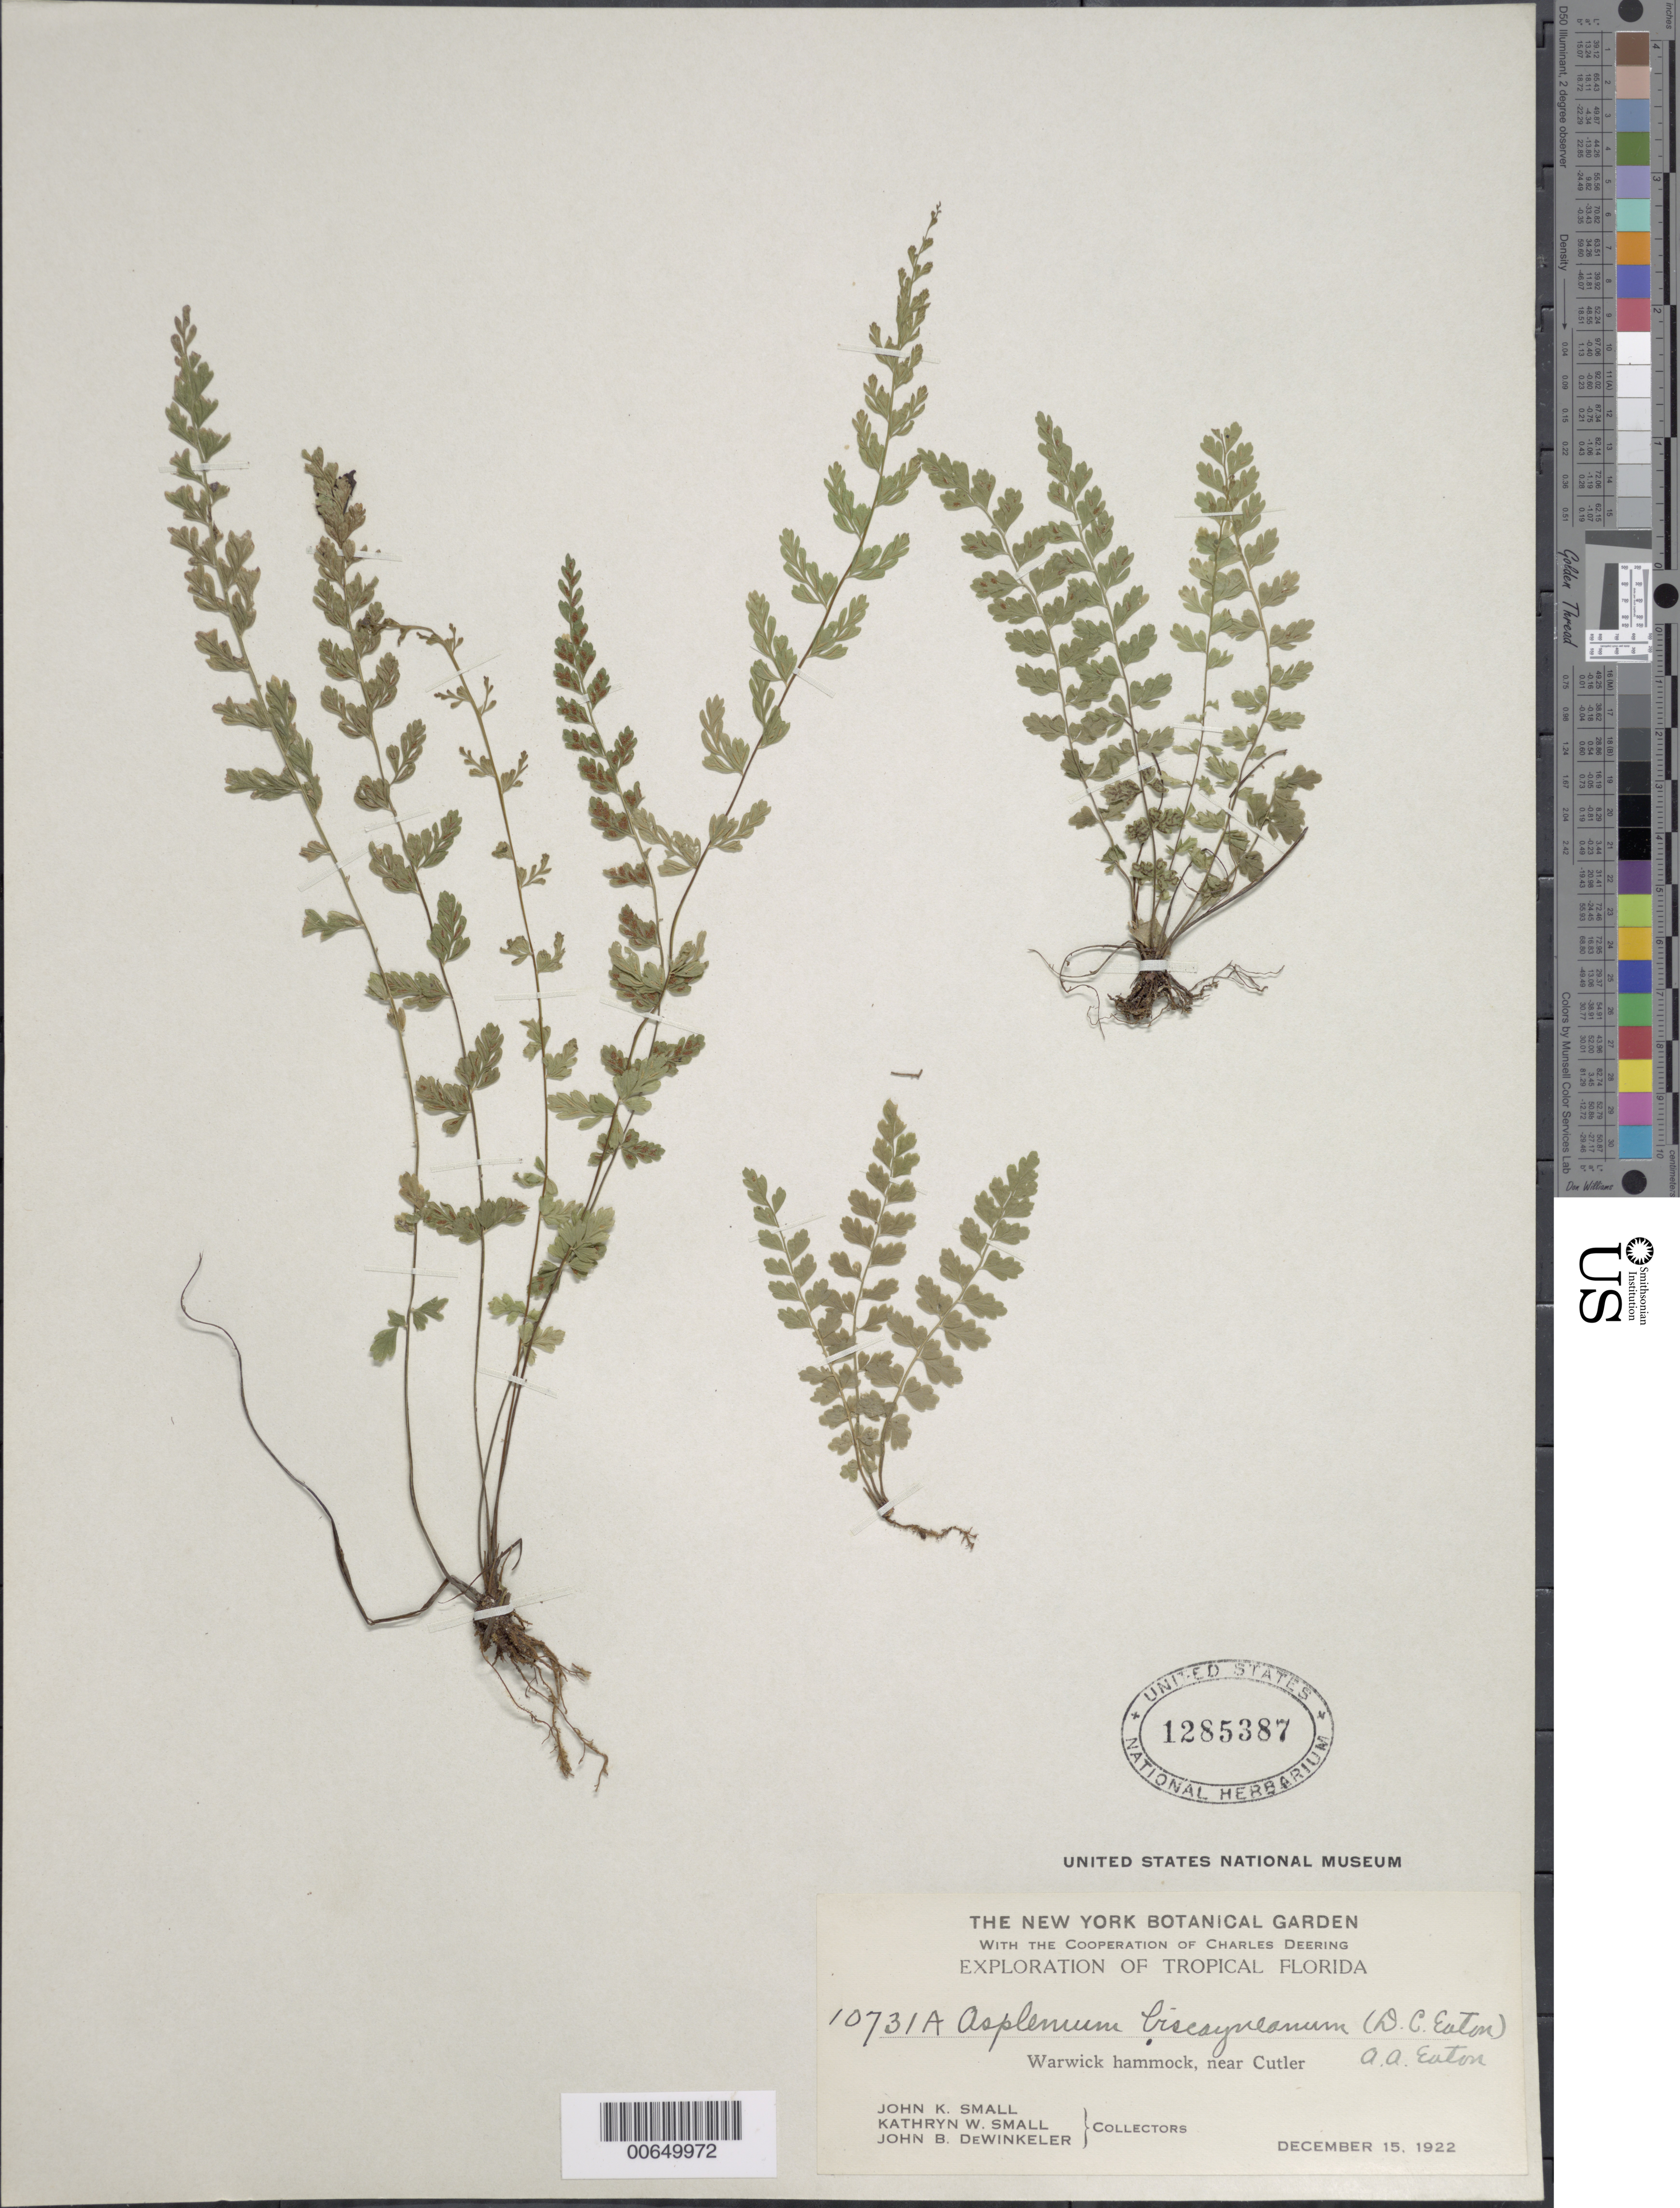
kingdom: Plantae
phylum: Tracheophyta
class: Polypodiopsida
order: Polypodiales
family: Aspleniaceae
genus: Asplenium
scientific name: Asplenium biscayneanum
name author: A.A. Eaton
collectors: J. K. Small, K. Small & J. DeWinkeler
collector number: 10731A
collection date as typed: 15 Dec 1922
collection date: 1922-12-15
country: United States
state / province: Florida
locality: Warwick Hammock, near Cutler.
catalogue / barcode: US 1285387